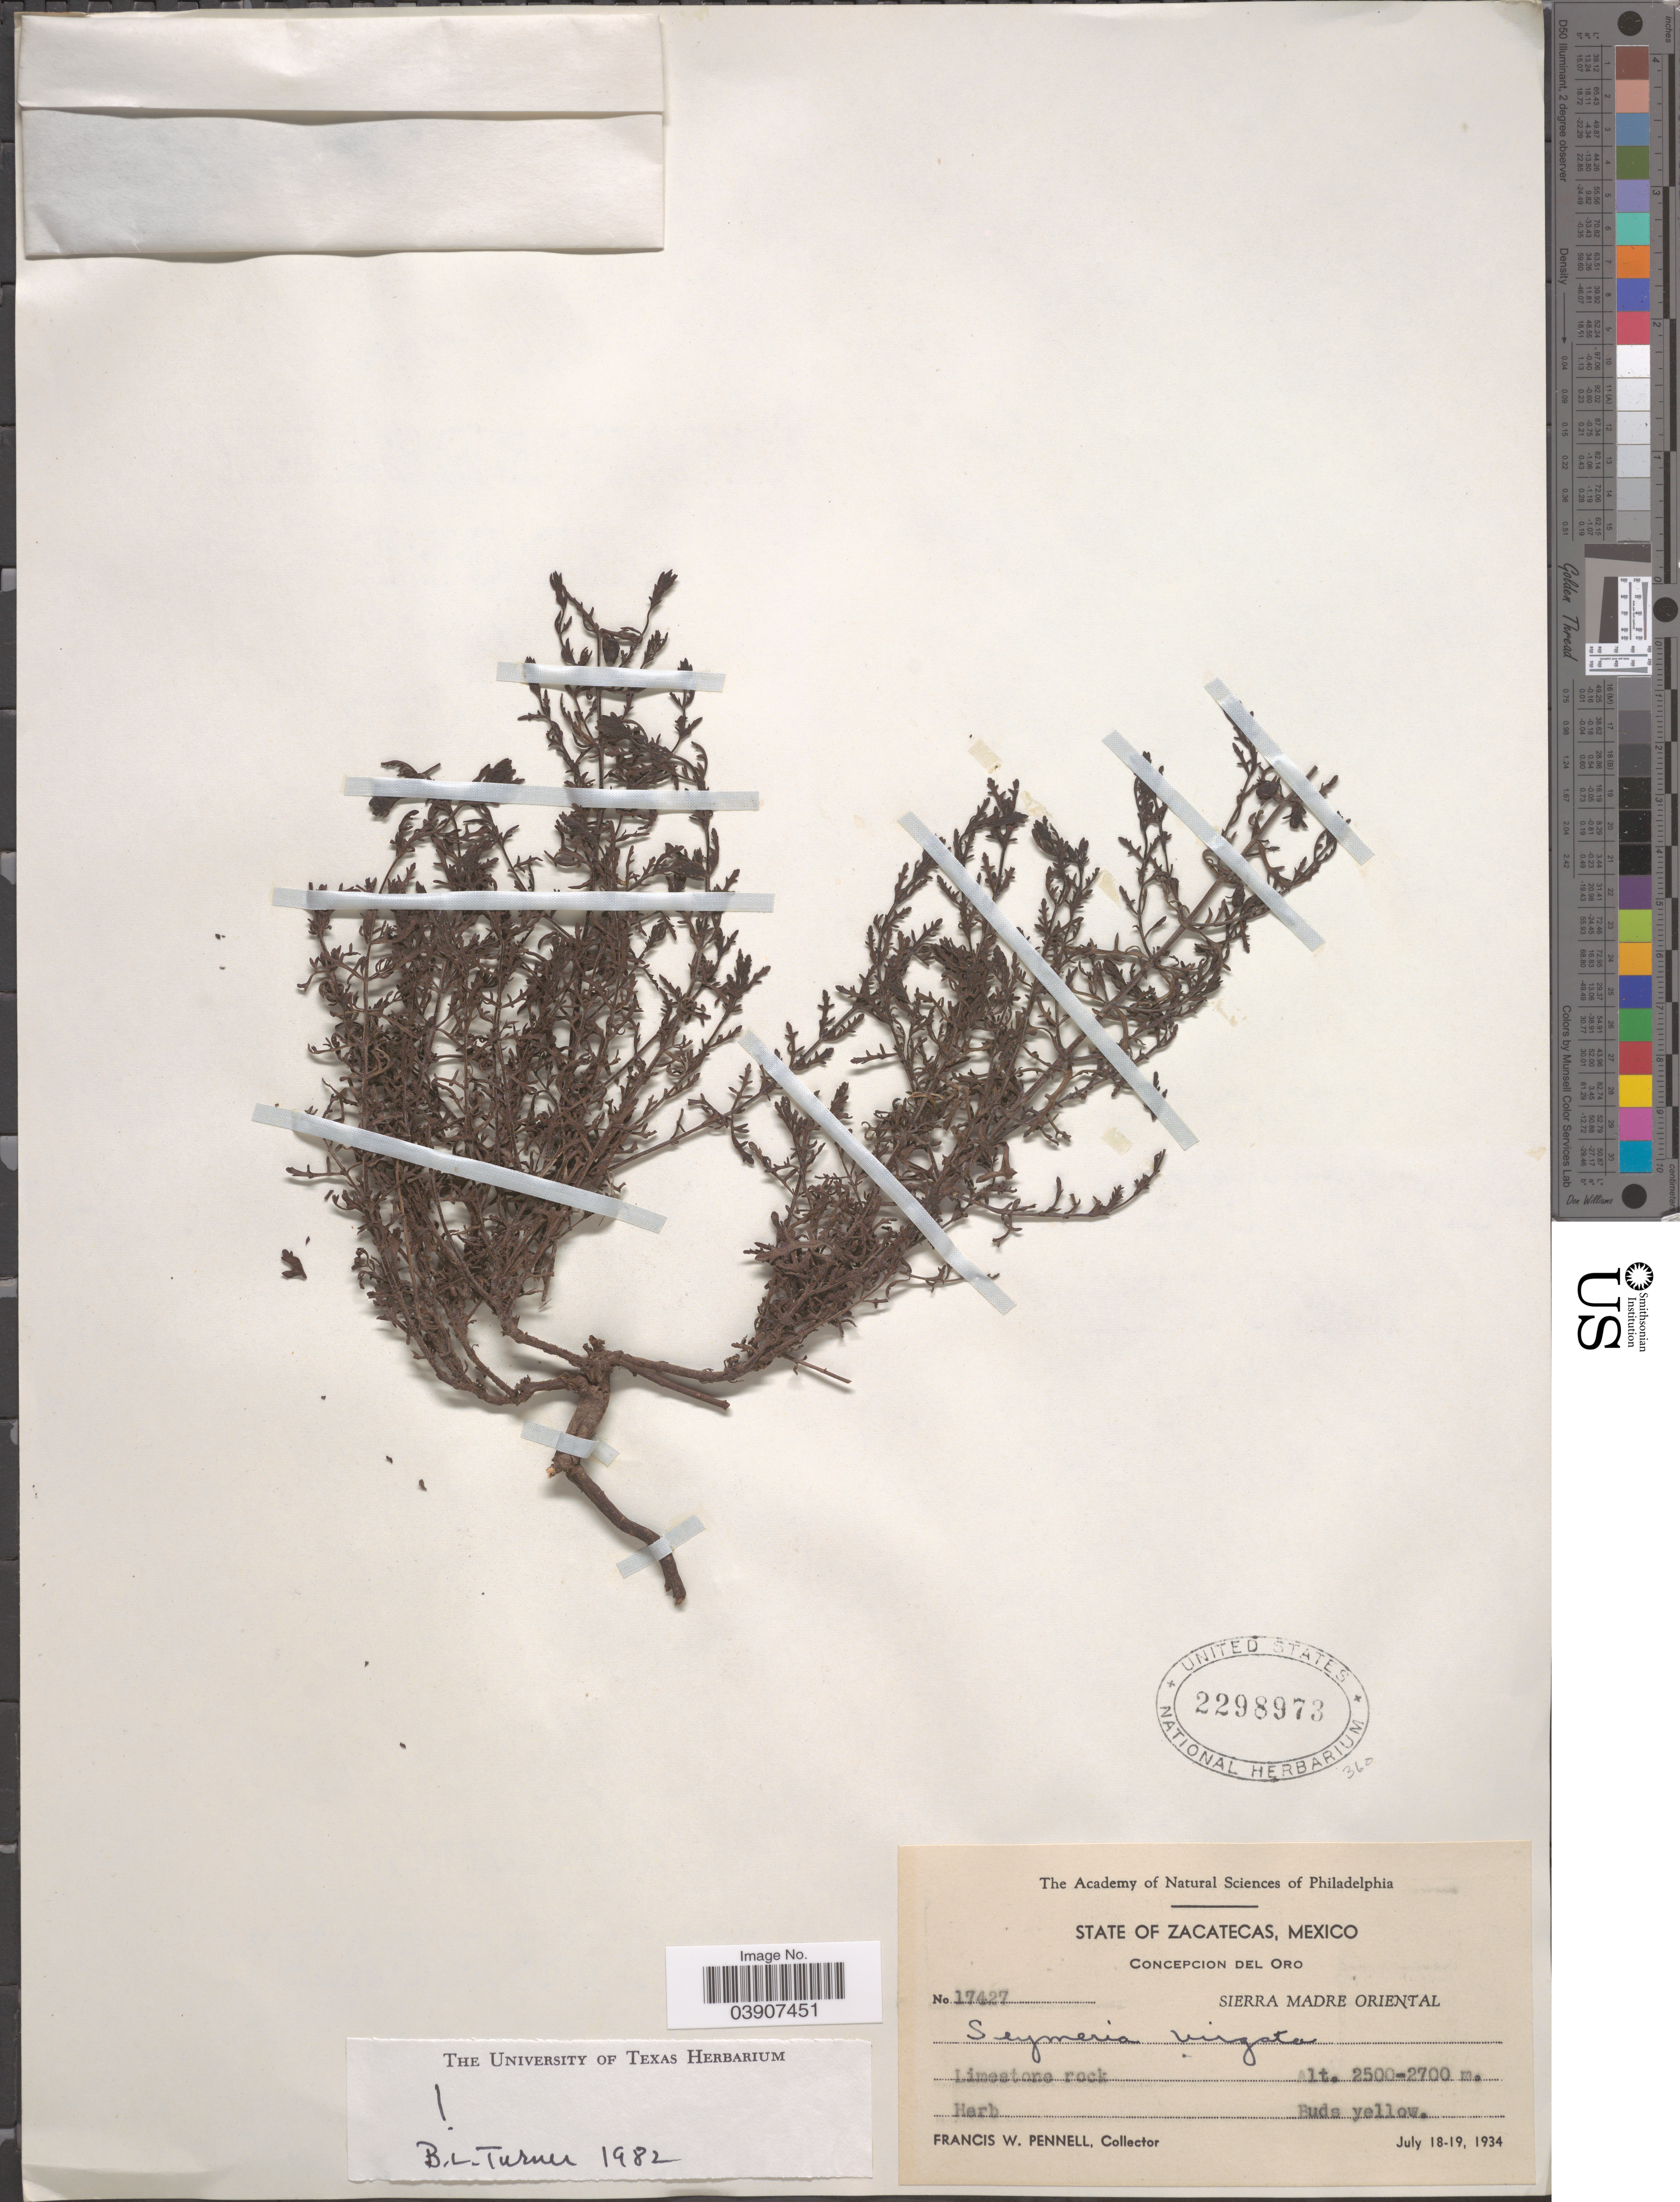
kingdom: Plantae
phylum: Tracheophyta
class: Magnoliopsida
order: Lamiales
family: Orobanchaceae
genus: Seymeria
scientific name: Seymeria virgata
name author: (Kunth) Benth.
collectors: F. W. Pennell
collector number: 17427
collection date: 1934-07-18/1934-07-19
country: Mexico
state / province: Zacatecas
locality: Concepcion del Oro. Sierra Madre Oriental.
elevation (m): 2500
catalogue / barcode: US 2298973